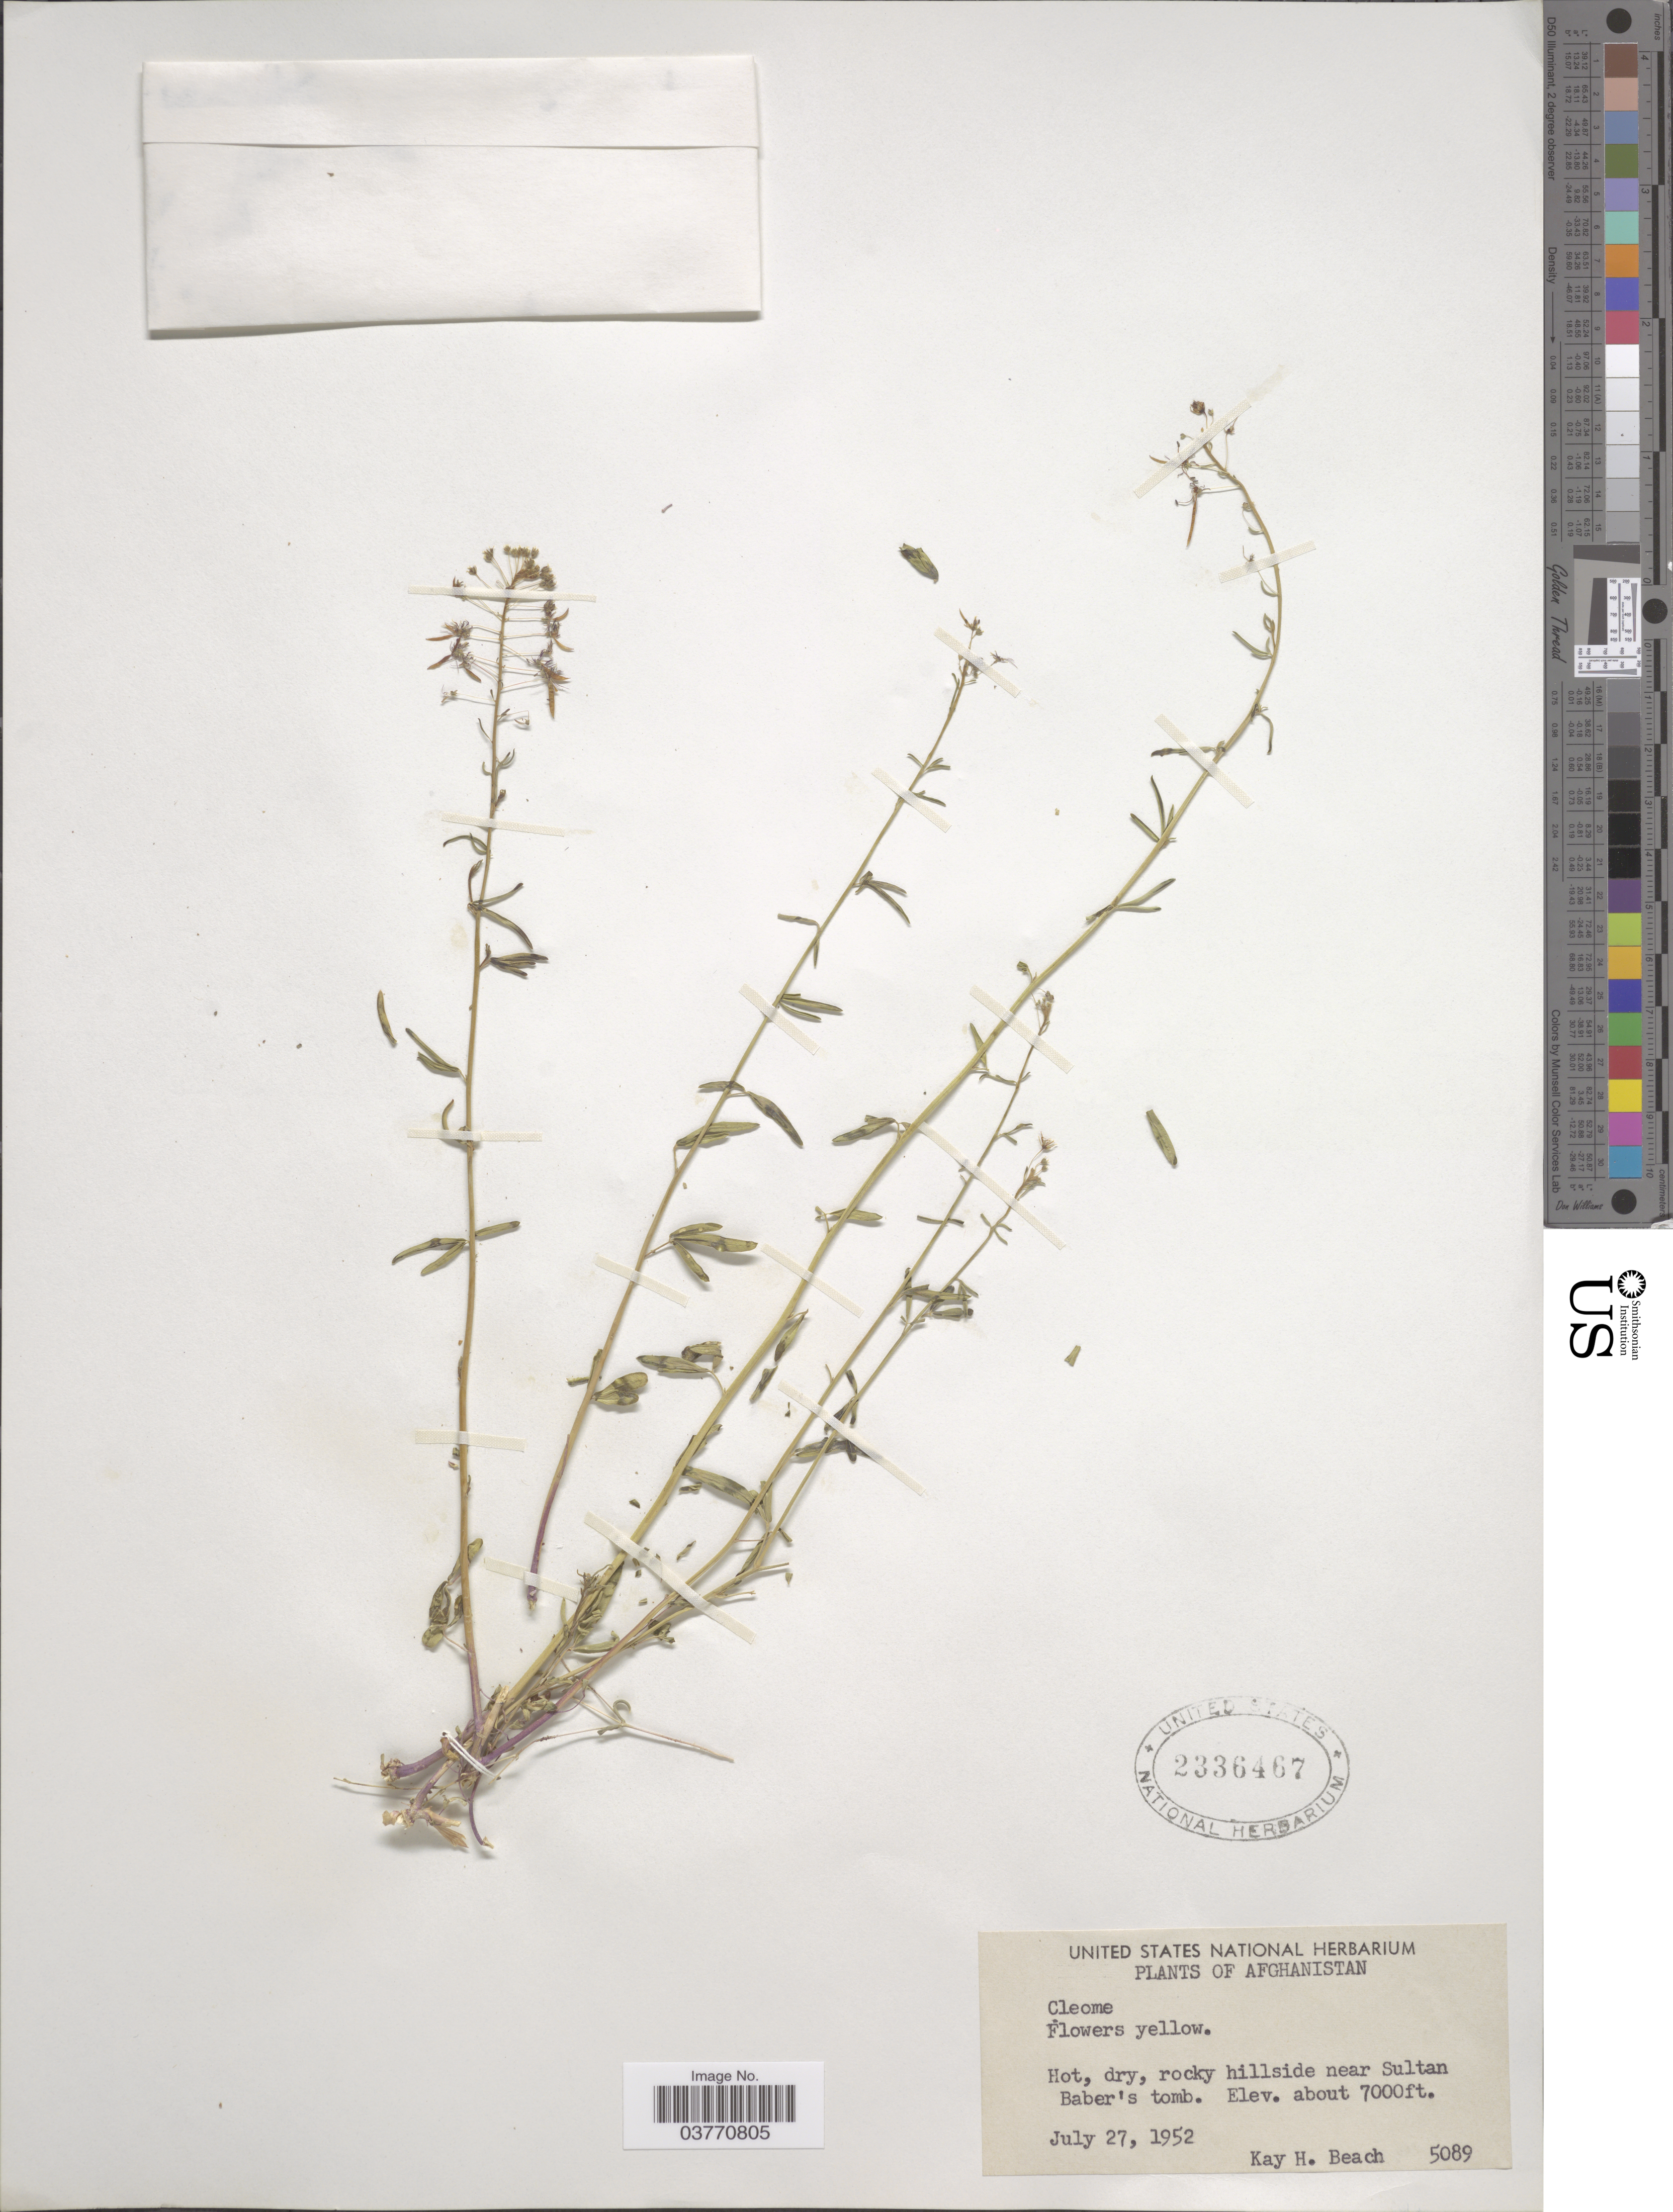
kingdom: Plantae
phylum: Tracheophyta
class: Magnoliopsida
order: Brassicales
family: Cleomaceae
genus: Cleome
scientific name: Cleome ariana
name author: Hedge & Lamond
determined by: Strong, Mark T., (BOT), Smithsonian Institution - National Museum of Natural History (UNITED STATES)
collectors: K. H. Beach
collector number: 5089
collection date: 1952-07-27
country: Afghanistan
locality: Rocky hillside near Sultan Baber's tomb.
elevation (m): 2134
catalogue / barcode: US 2336467